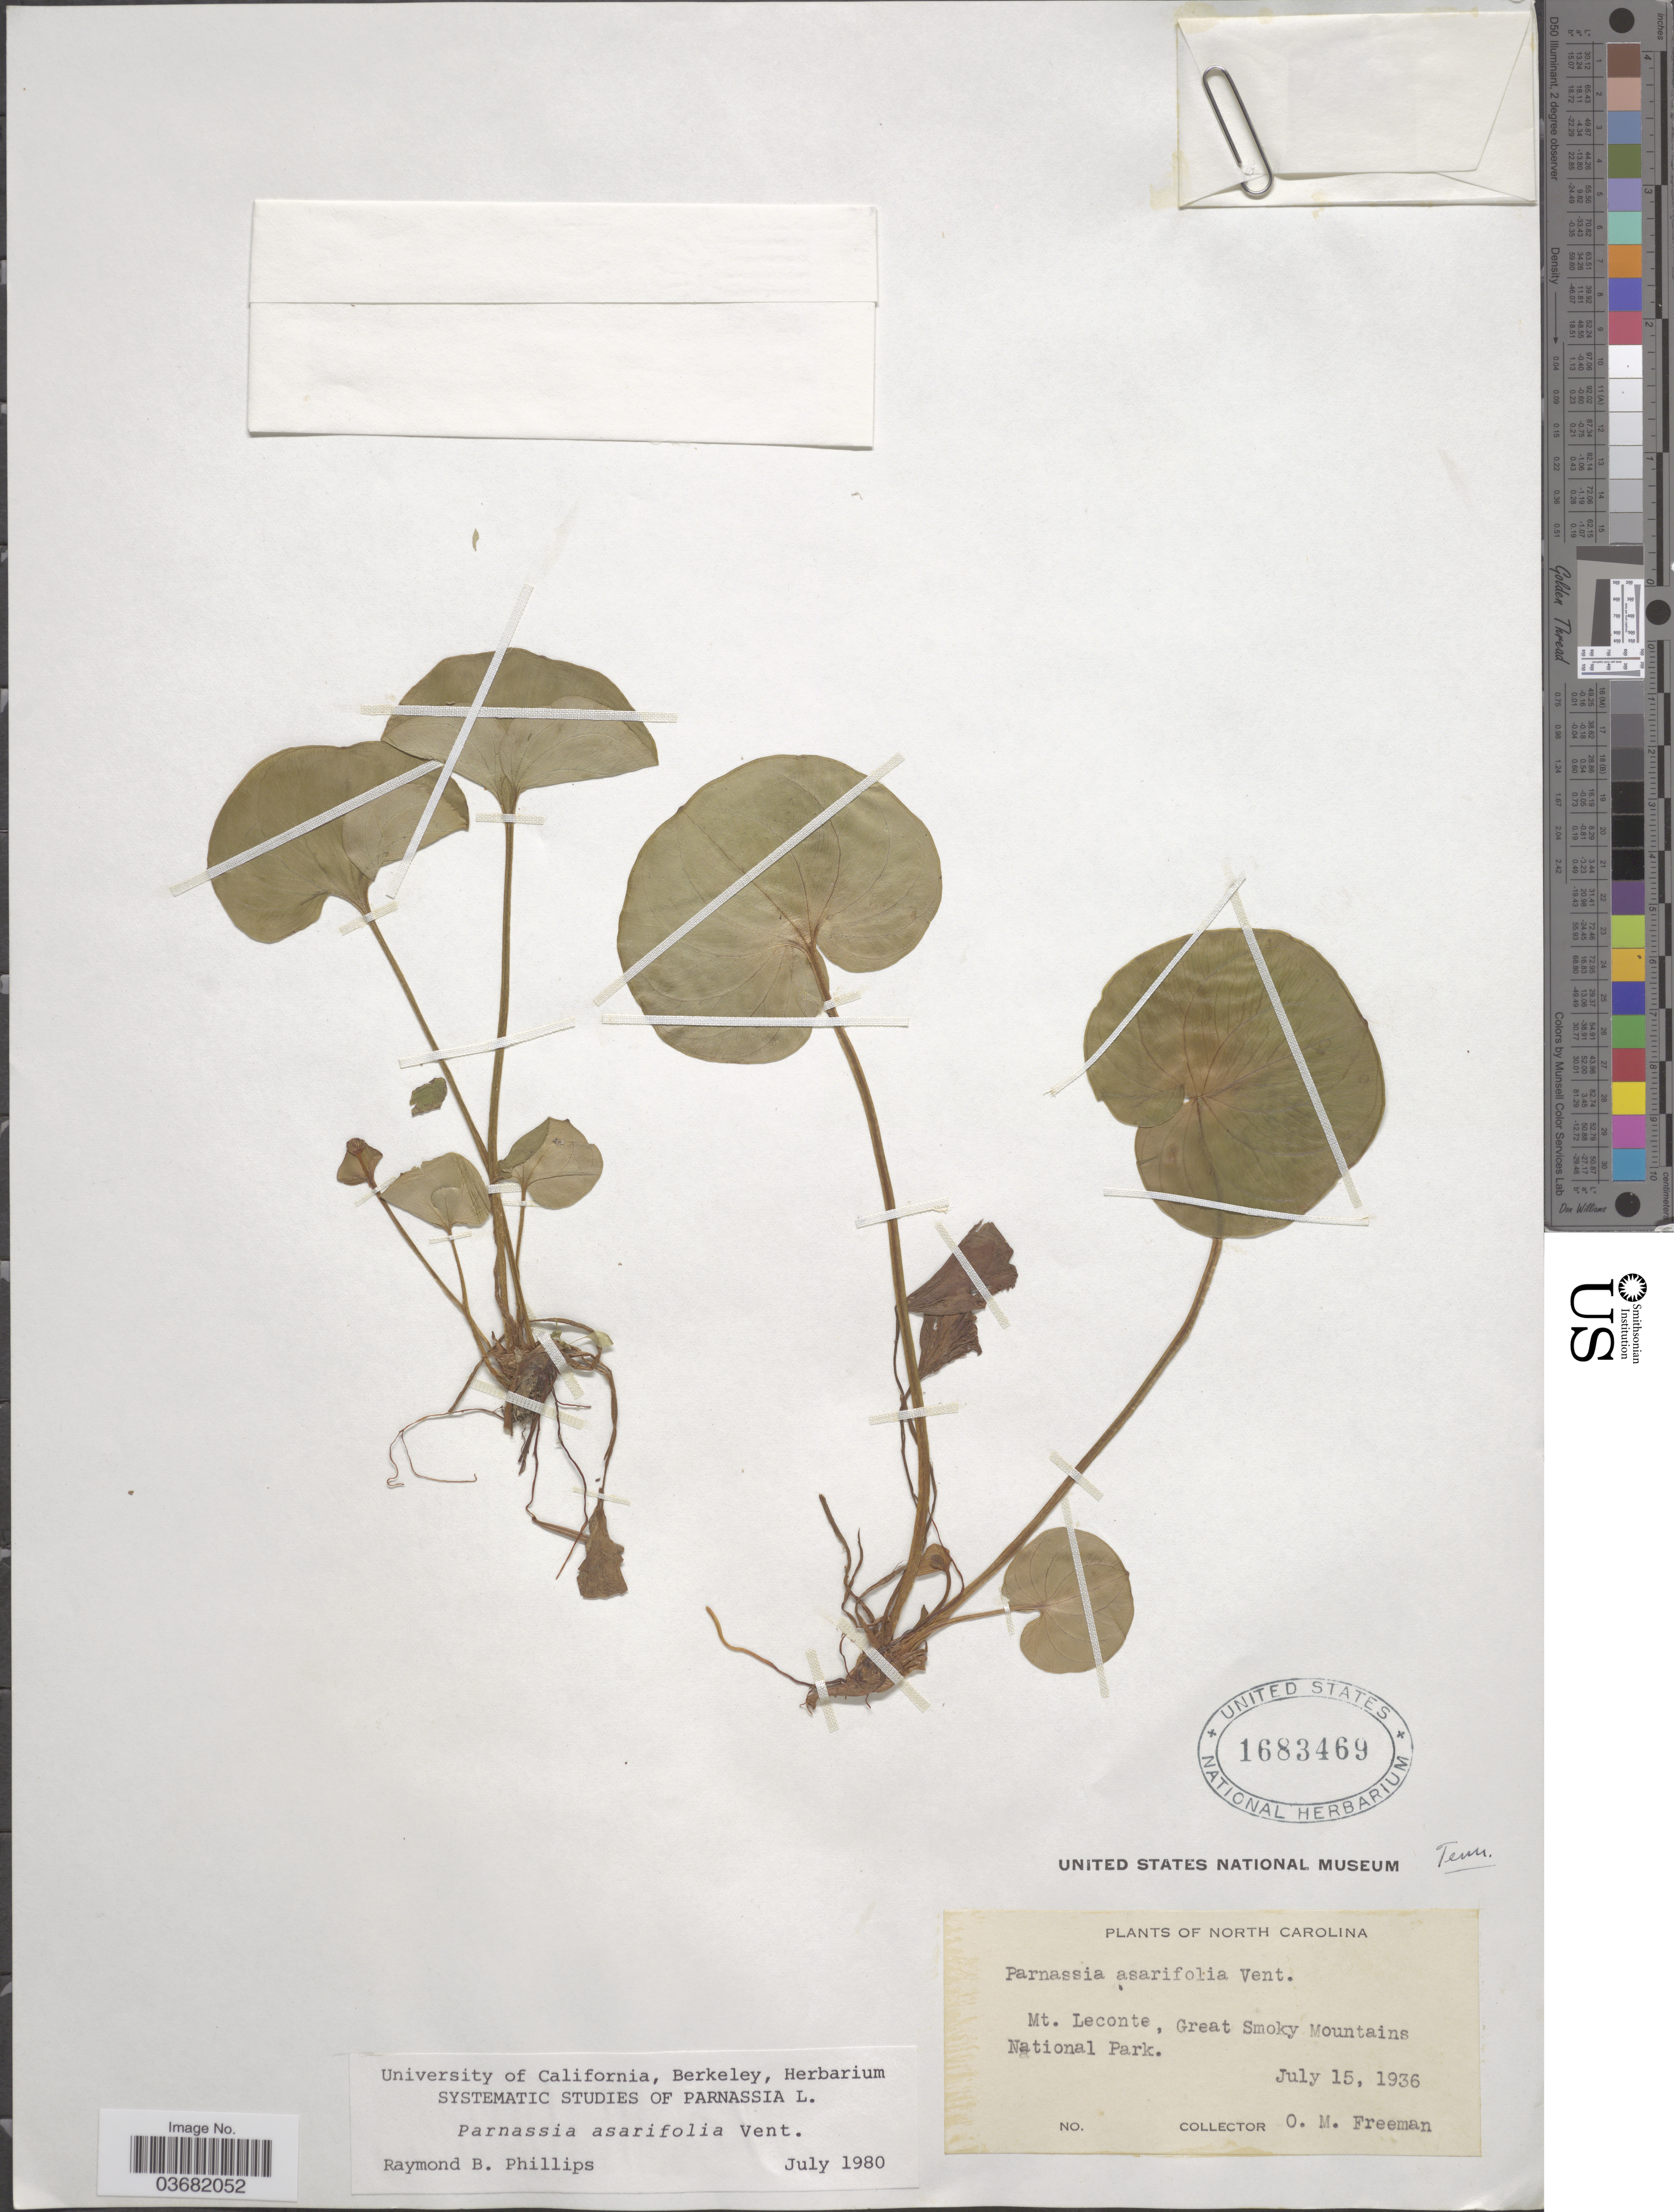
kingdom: Plantae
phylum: Tracheophyta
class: Magnoliopsida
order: Celastrales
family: Parnassiaceae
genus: Parnassia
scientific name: Parnassia asarifolia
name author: Vent.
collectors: O. Freeman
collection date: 1936-07-15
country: United States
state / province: North Carolina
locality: Mt. Leconte, Great Smoky Mountains National Park.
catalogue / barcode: US 1683469